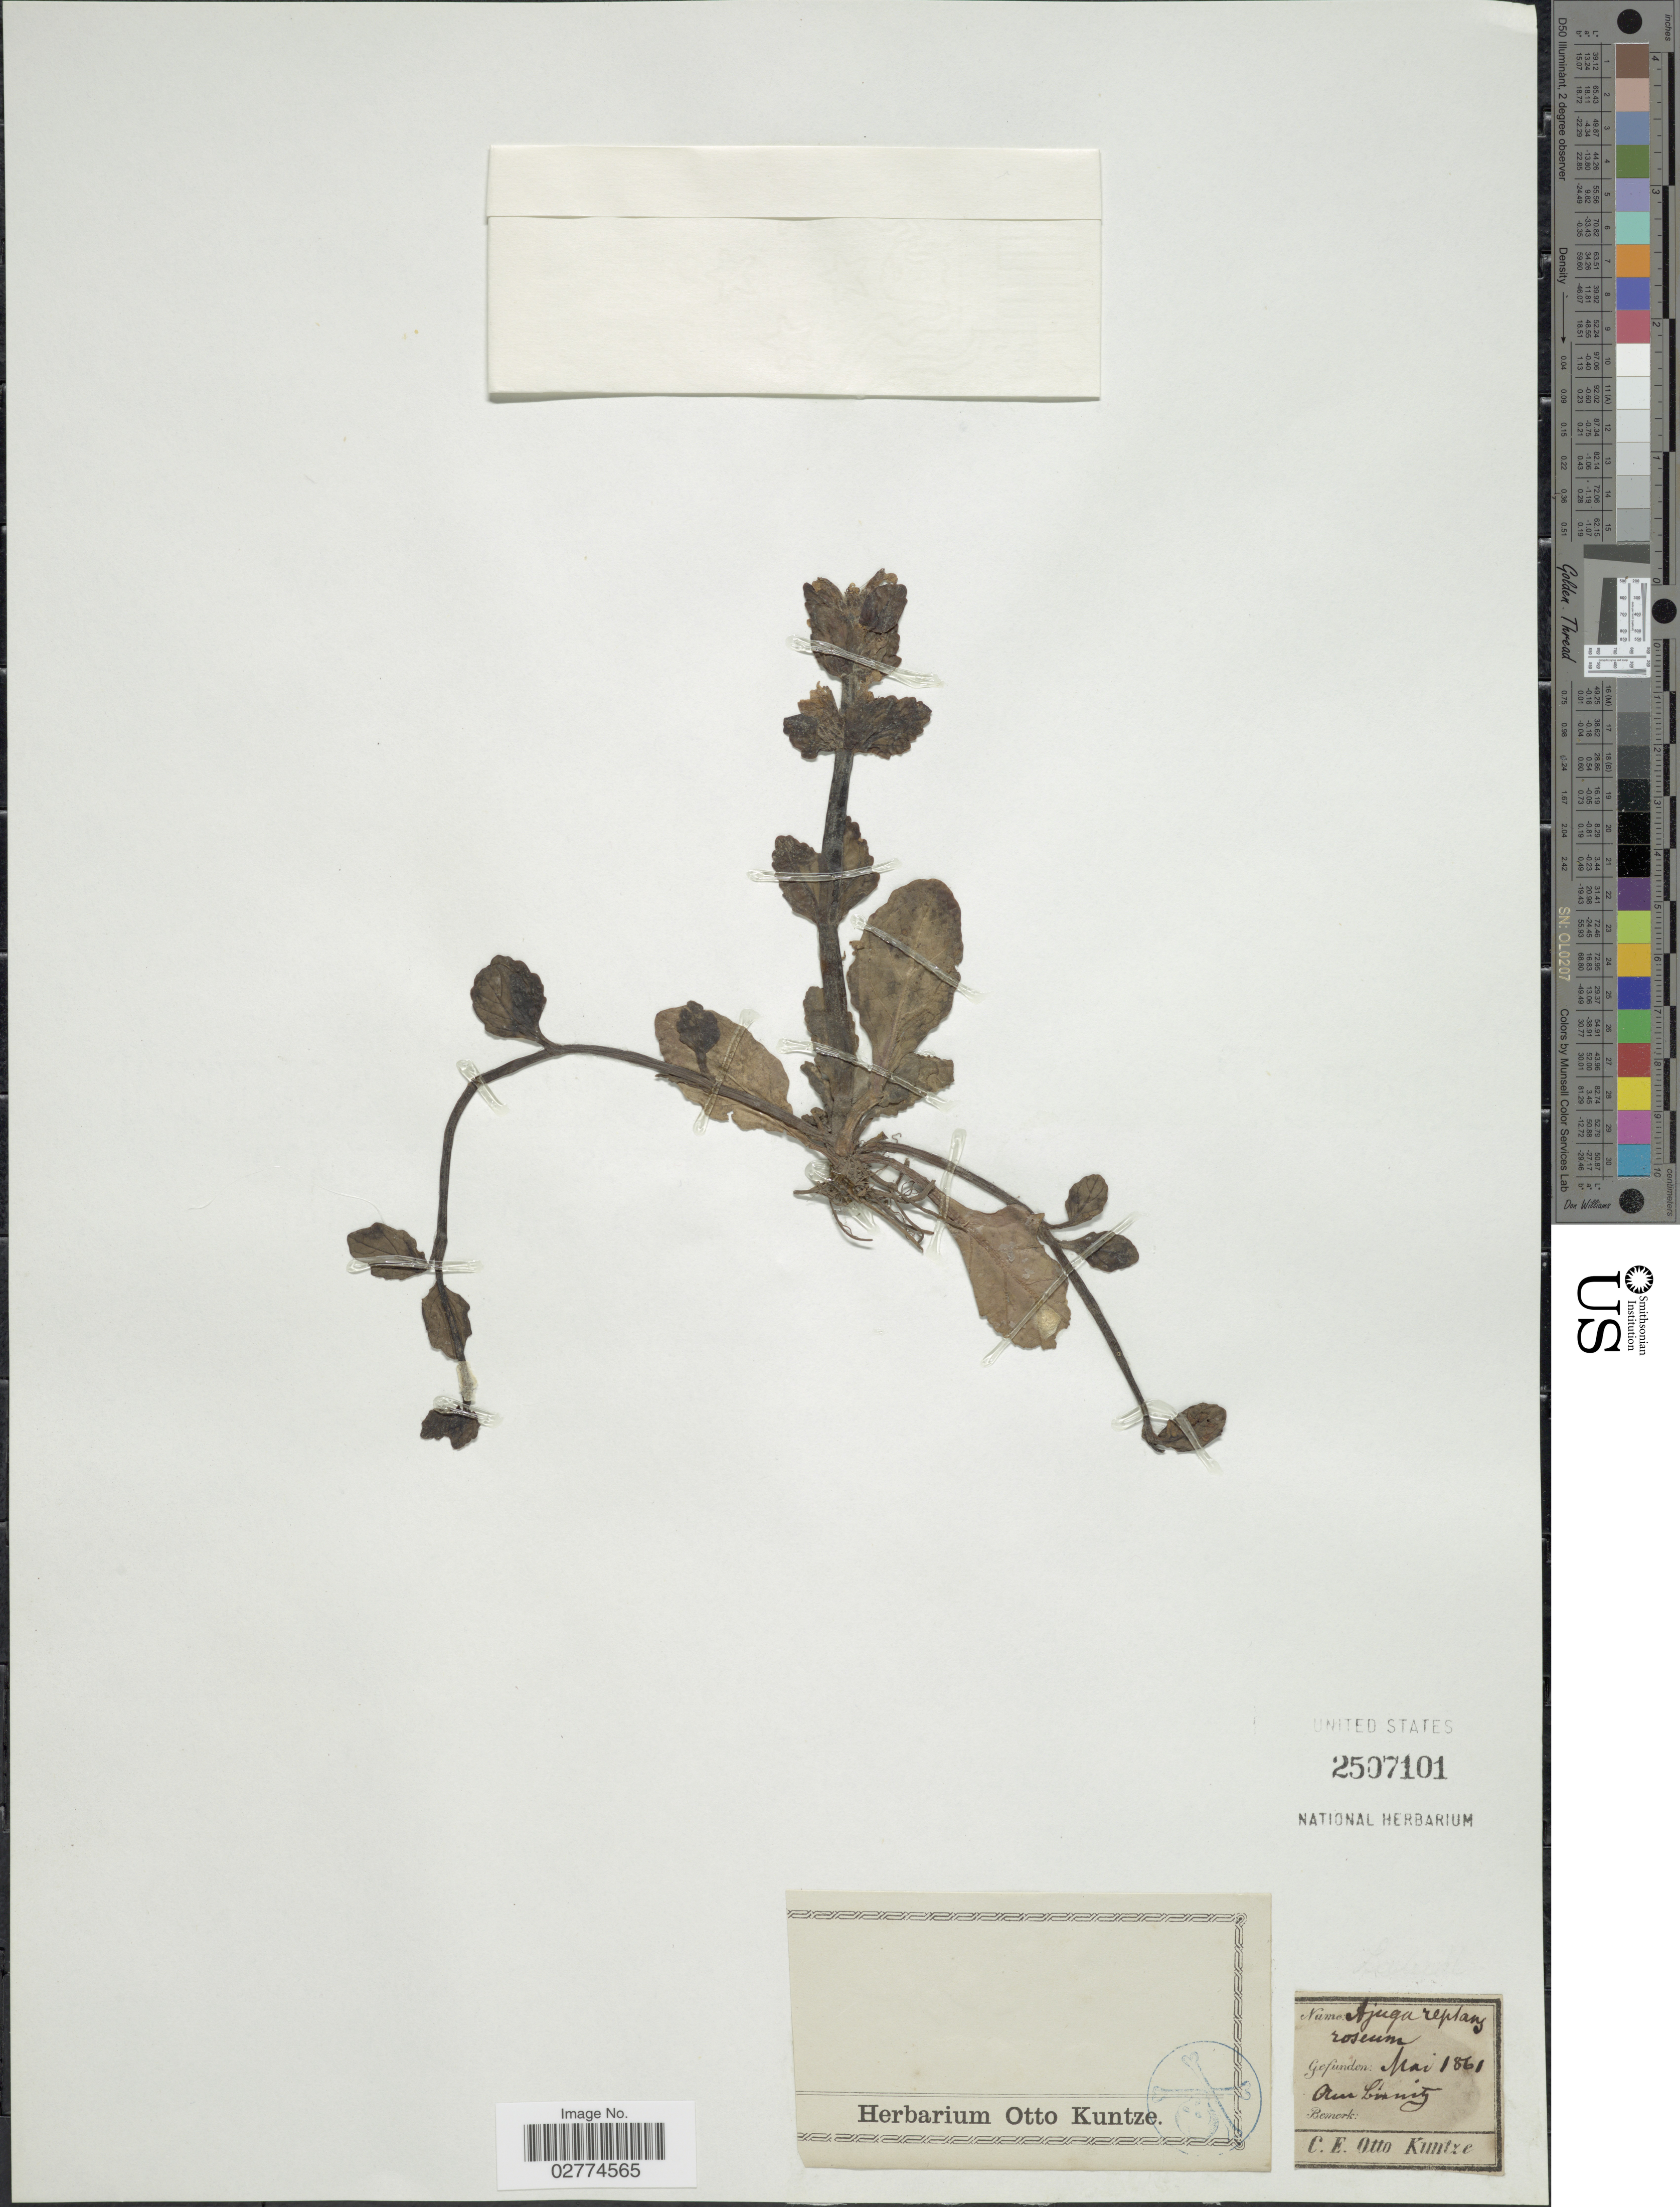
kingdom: Plantae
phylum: Tracheophyta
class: Magnoliopsida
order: Lamiales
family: Lamiaceae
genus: Ajuga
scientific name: Ajuga reptans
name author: L.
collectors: C.E.O. Kuntze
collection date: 1861-05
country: Germany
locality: Am Linitz.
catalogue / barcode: US 2507101